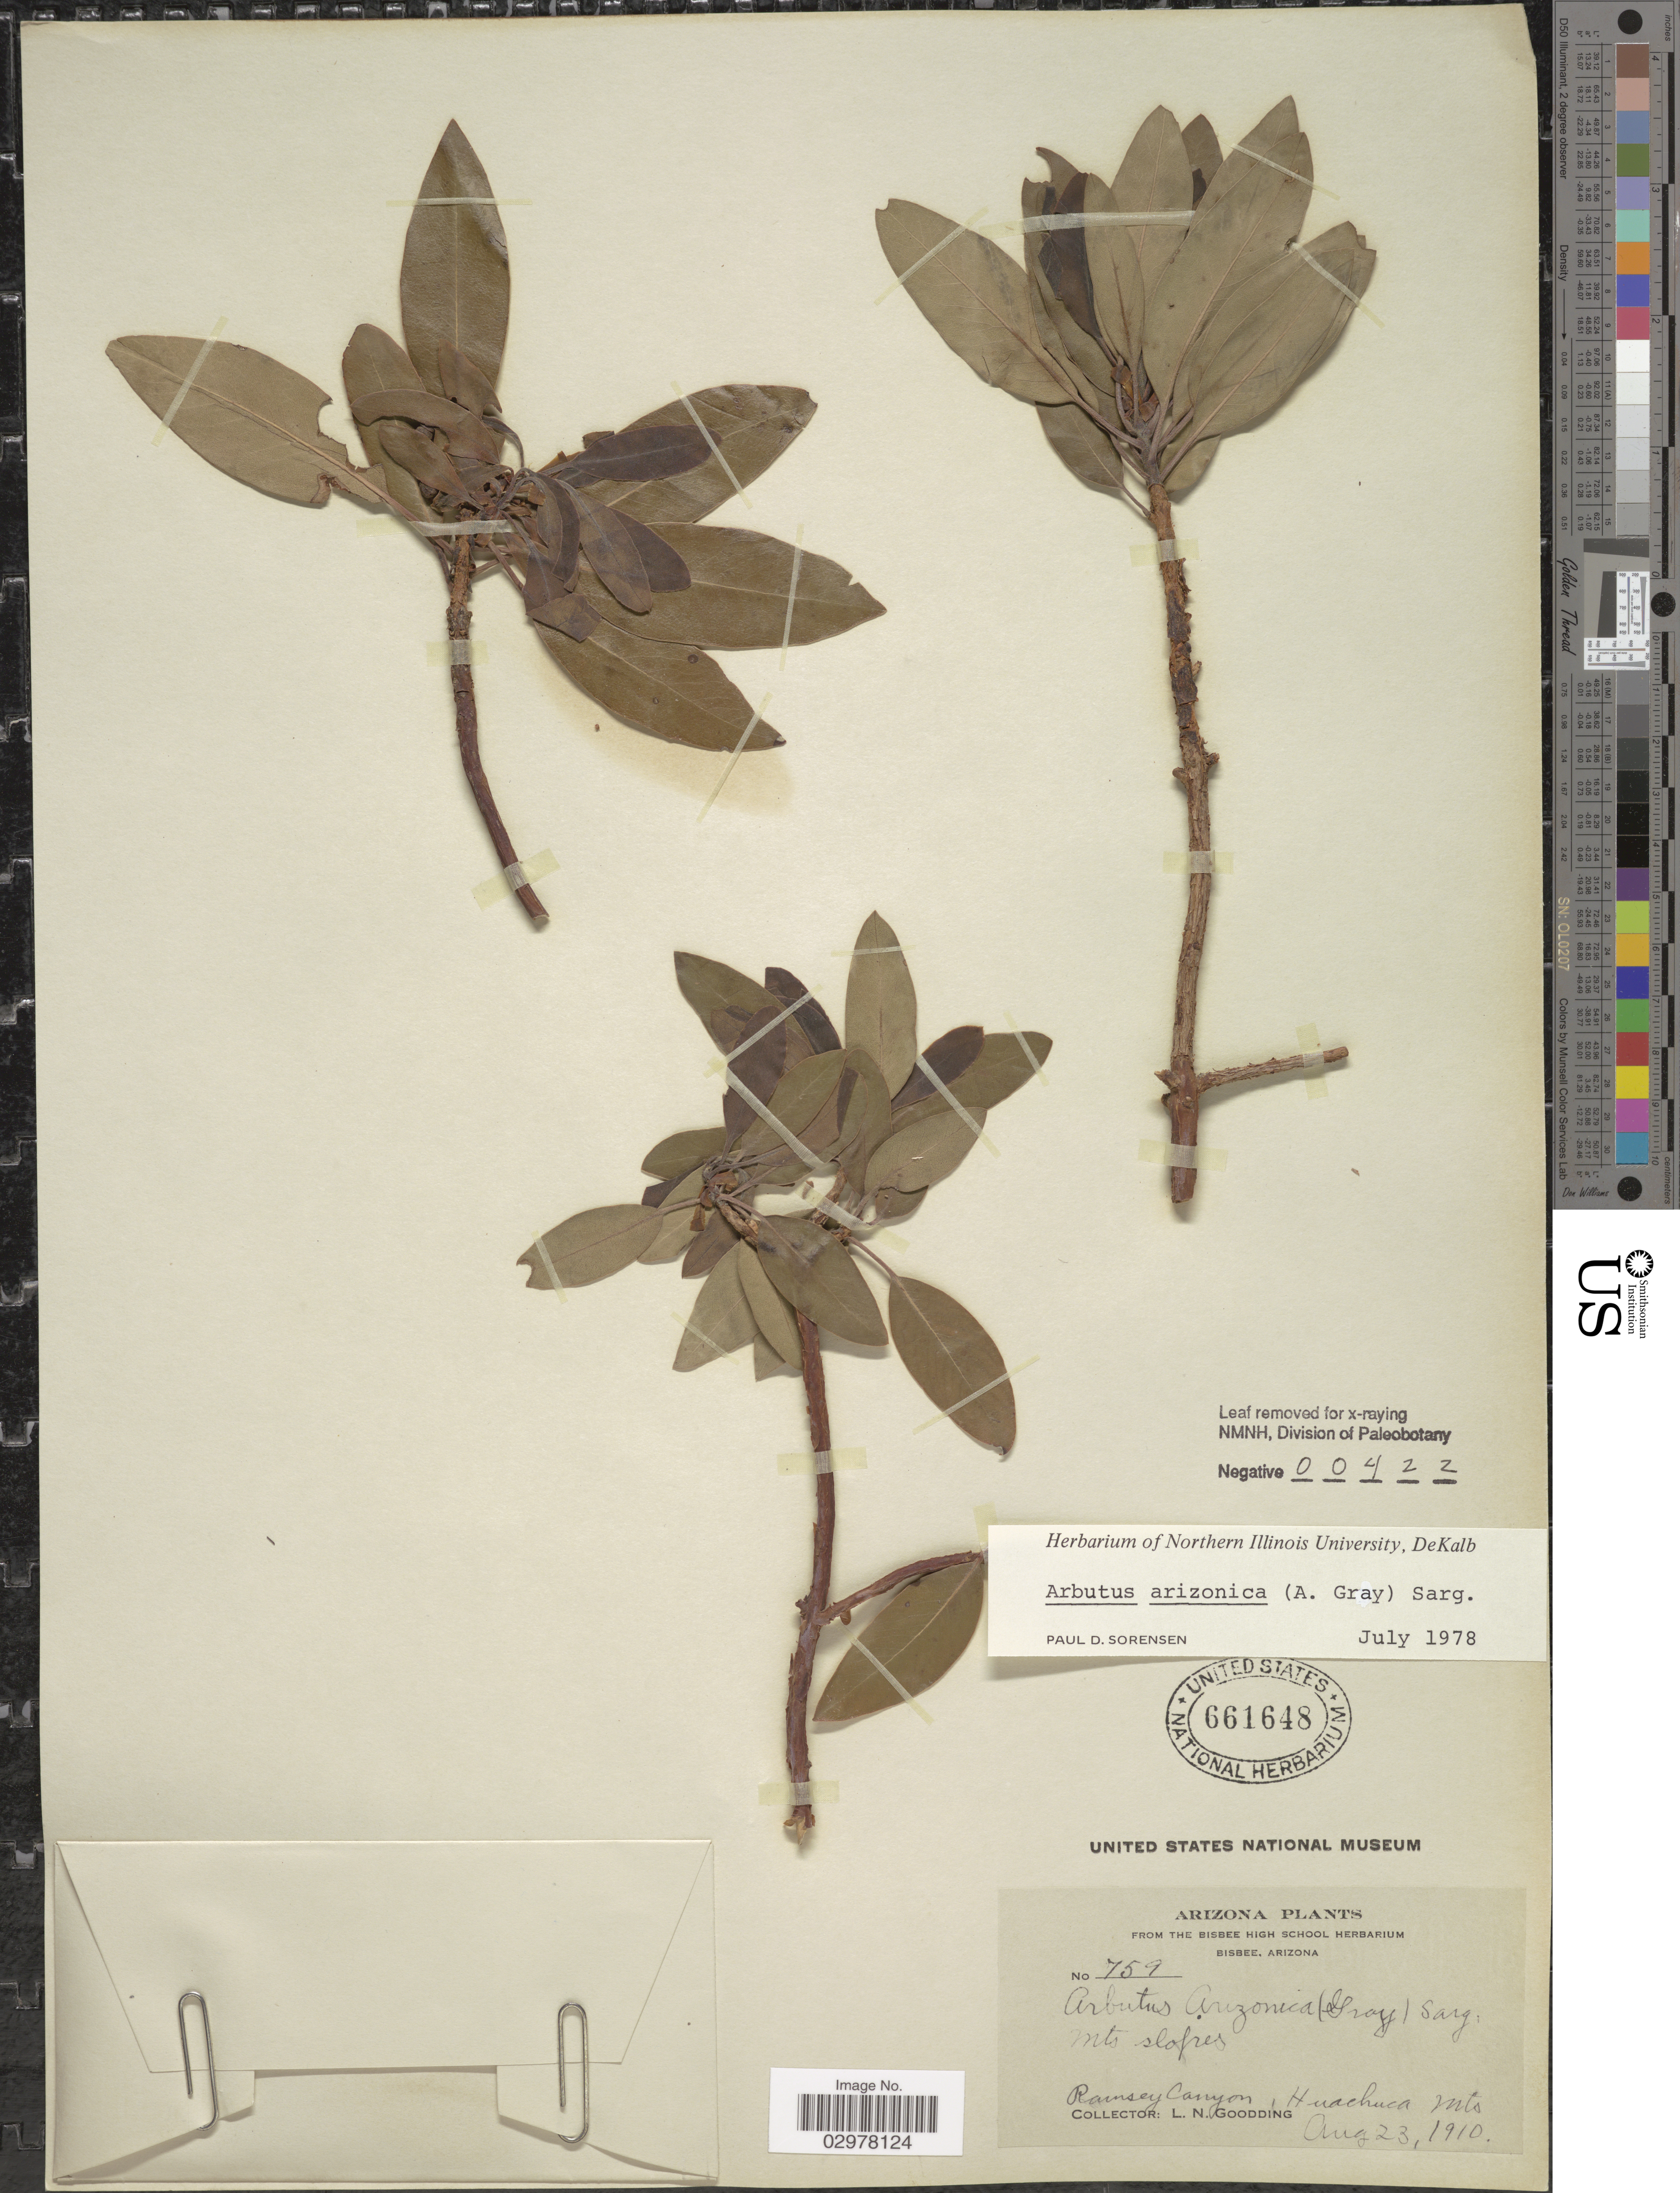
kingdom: Plantae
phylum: Tracheophyta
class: Magnoliopsida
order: Ericales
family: Ericaceae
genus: Arbutus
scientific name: Arbutus arizonica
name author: (A. Gray) Sarg.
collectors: L. N. Goodding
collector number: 759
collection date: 1910-08-23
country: United States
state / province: Arizona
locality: Mts slopes. Ramsey Canyon, Huachuca Mts.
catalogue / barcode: US 661648